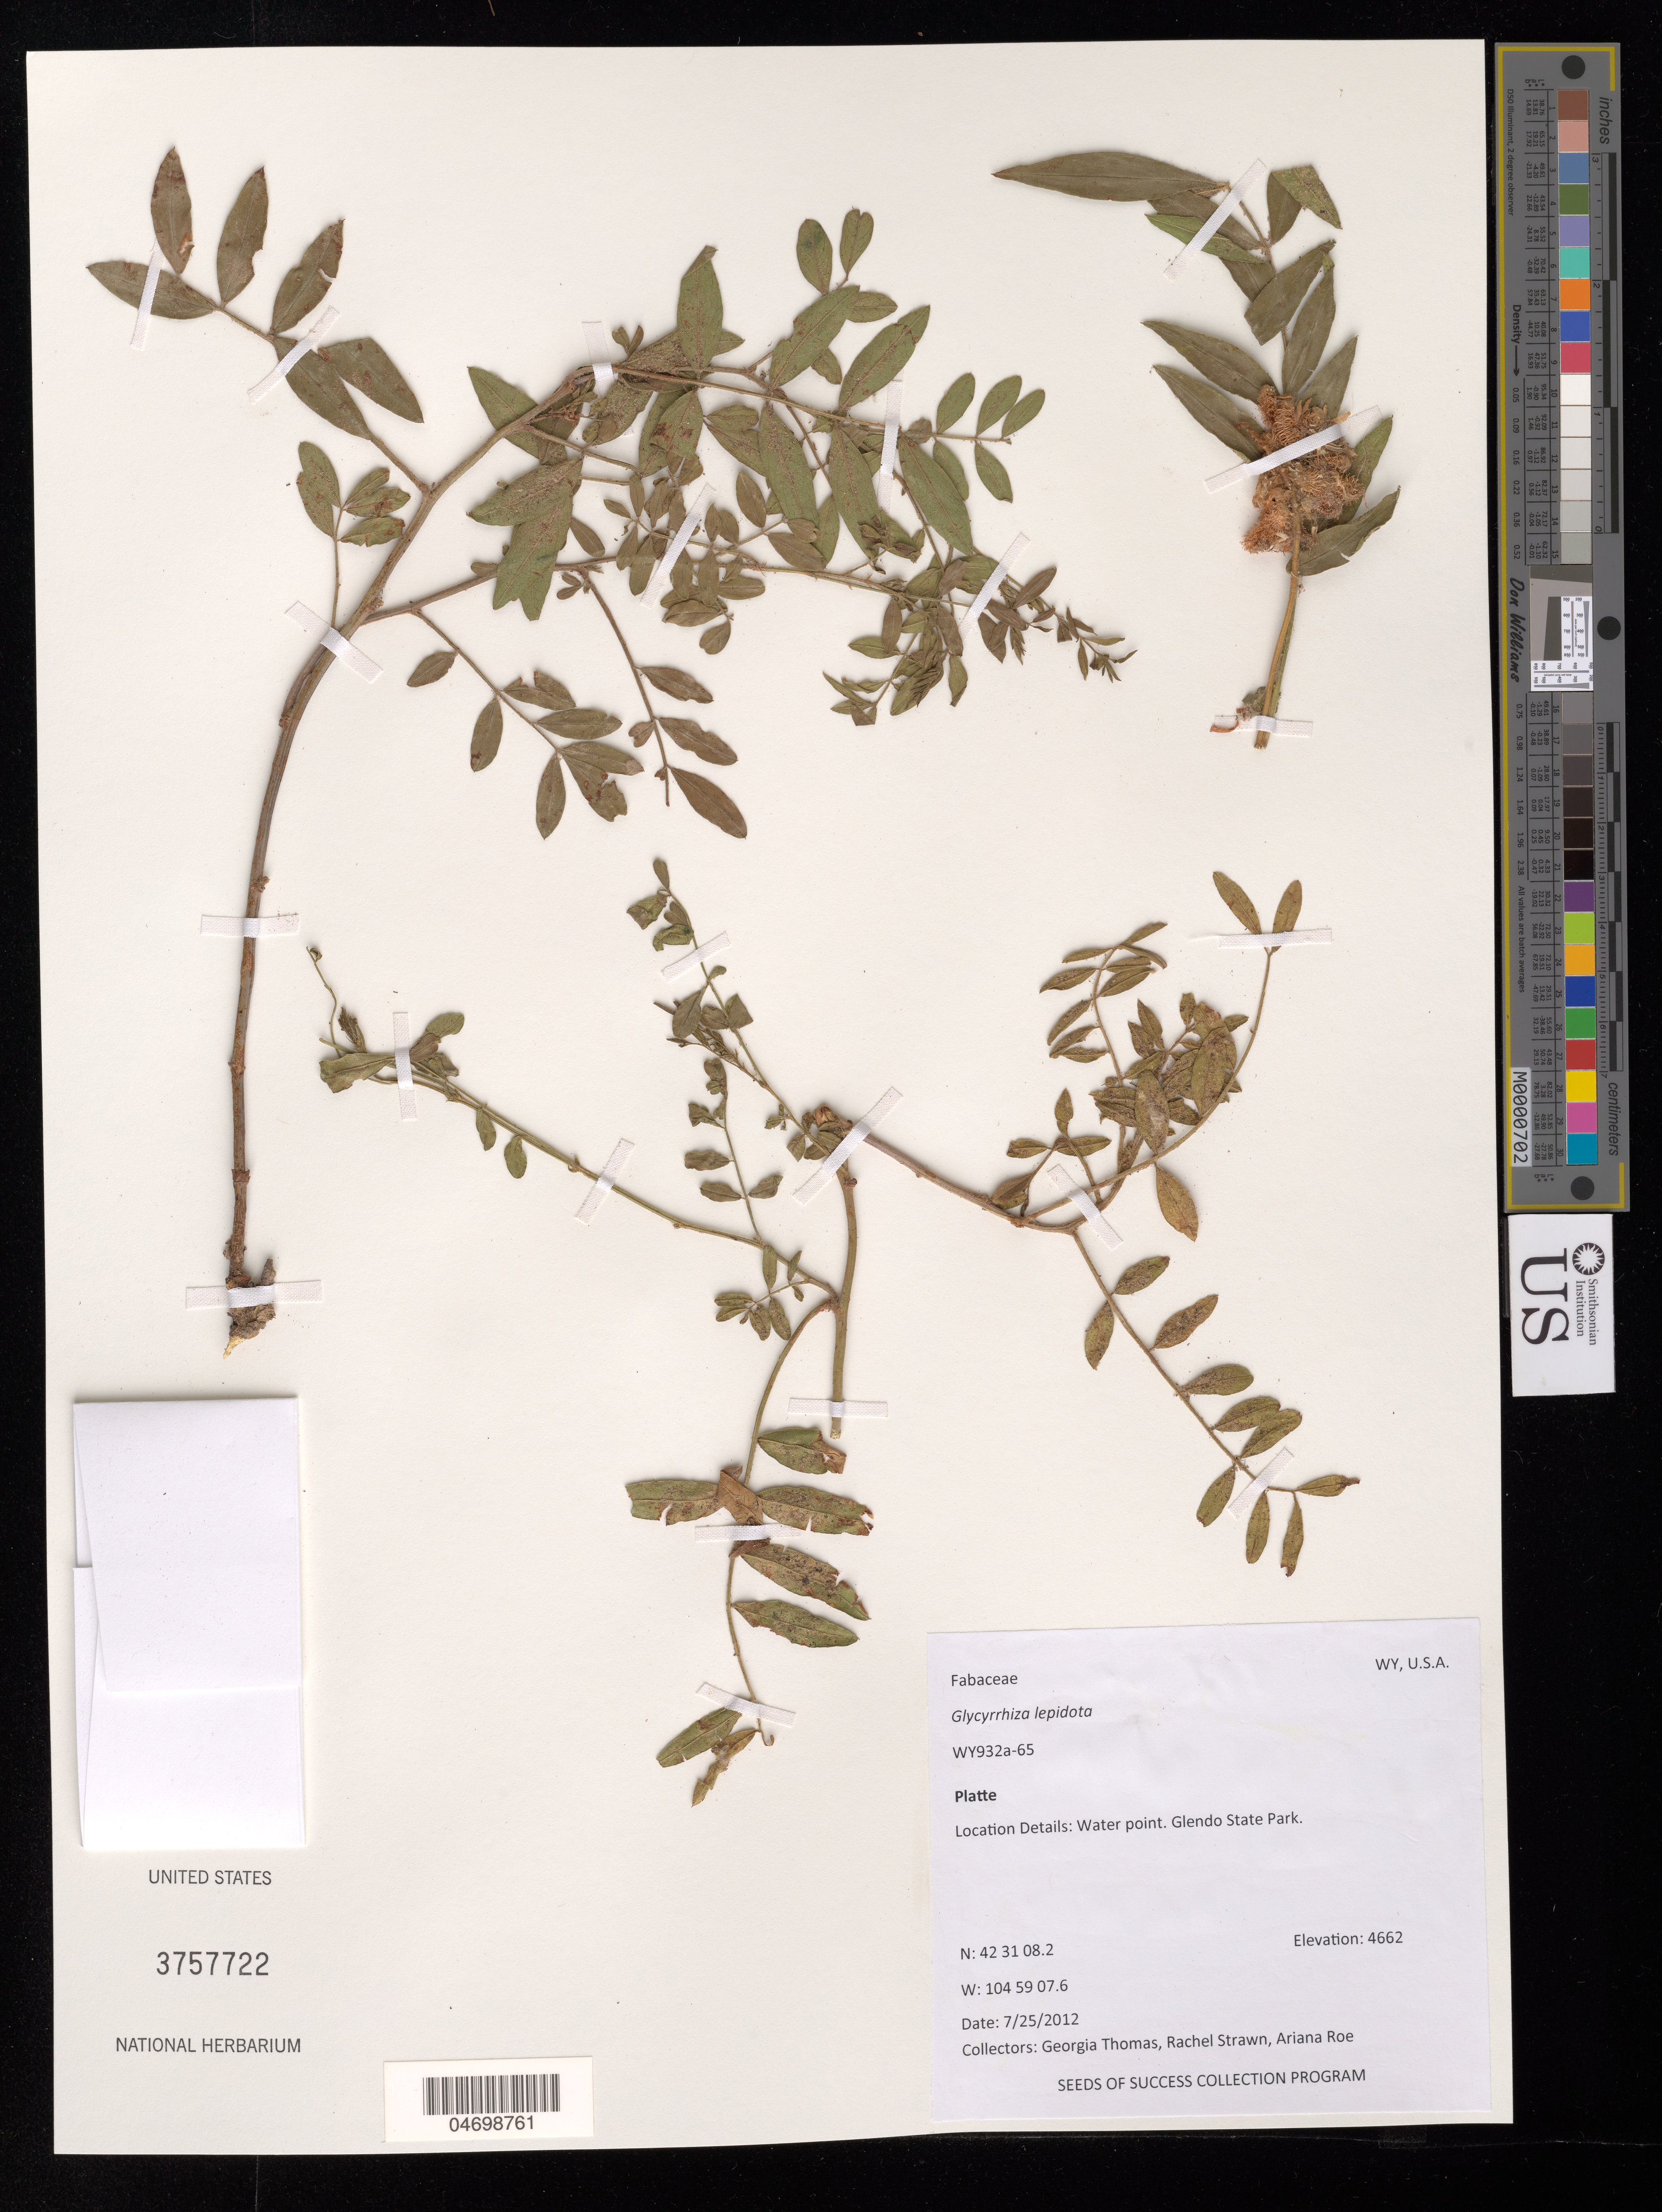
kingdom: Plantae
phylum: Tracheophyta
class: Magnoliopsida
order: Fabales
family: Fabaceae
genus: Glycyrrhiza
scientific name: Glycyrrhiza lepidota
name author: Pursh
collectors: G. Thomas, R. Strawn & A. Roe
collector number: WY932A-65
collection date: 2012-07-25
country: United States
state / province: Wyoming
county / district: Platte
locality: Water point. Glendo State Park.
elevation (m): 1421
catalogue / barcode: US 3757722